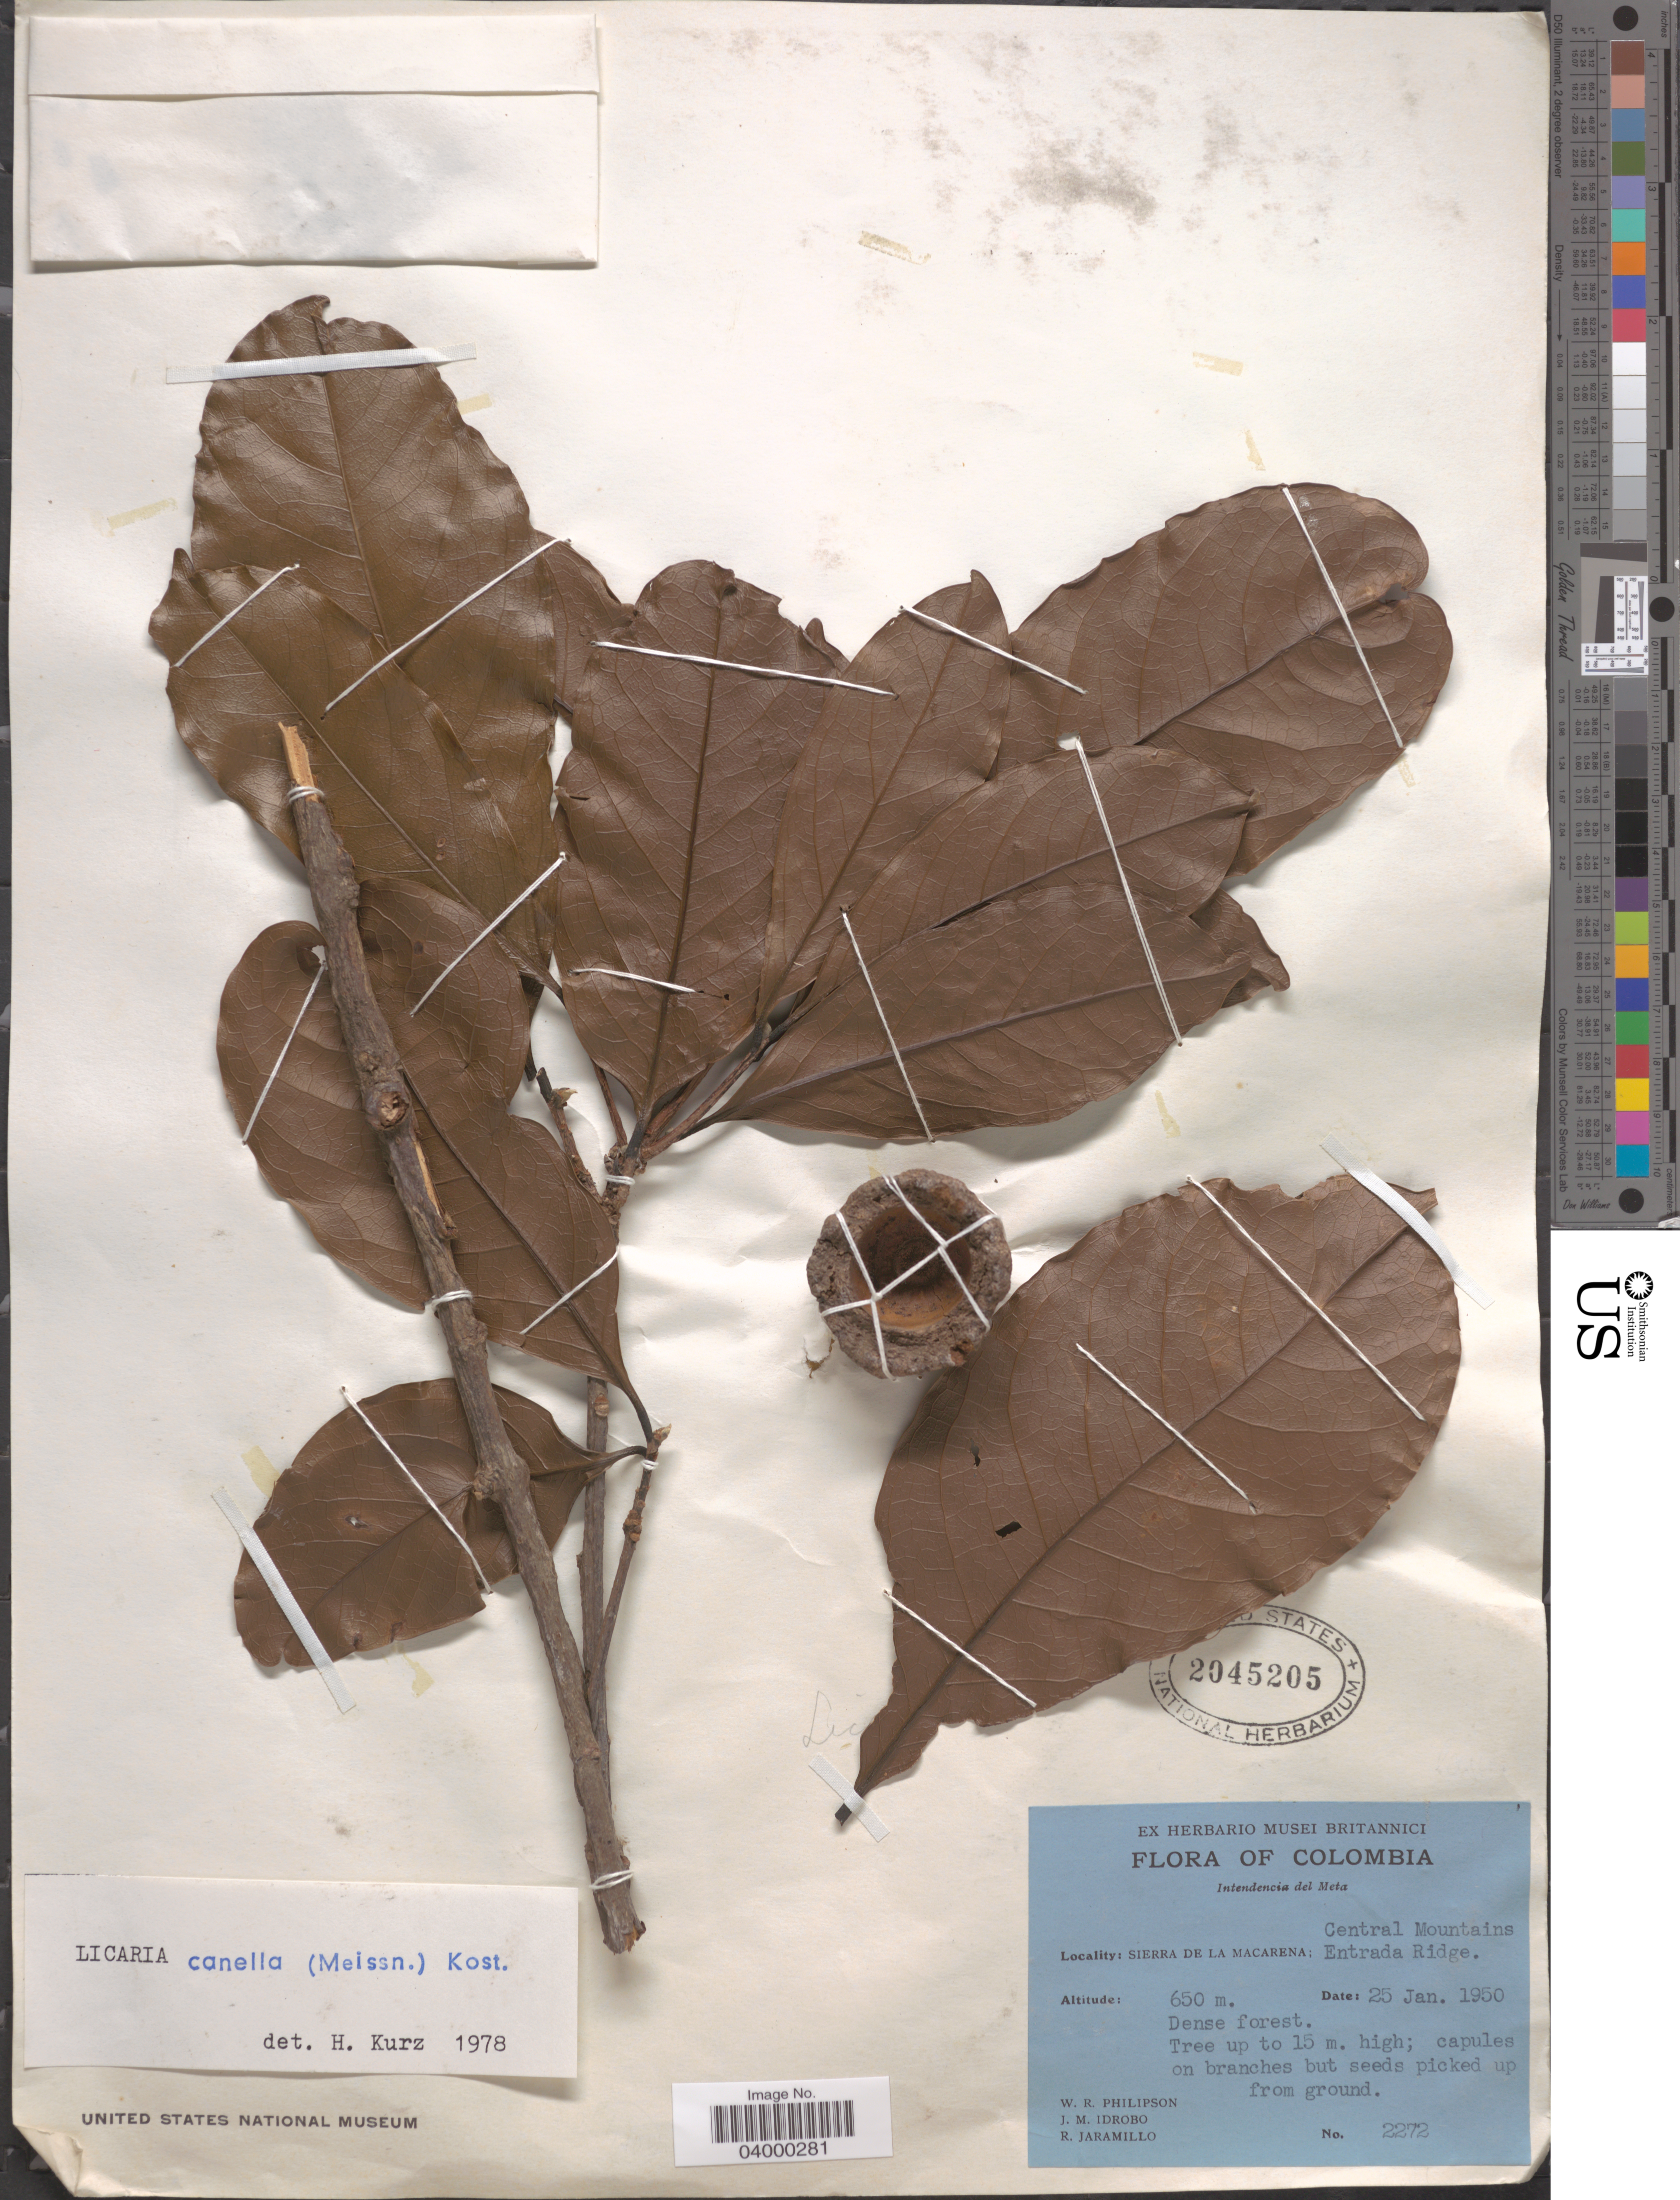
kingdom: Plantae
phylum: Tracheophyta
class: Magnoliopsida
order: Laurales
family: Lauraceae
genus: Licaria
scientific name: Licaria cannella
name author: (Meisn.) Kosterm.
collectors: W. R. Philipson, J. M. Idrobo & R. Jaramillo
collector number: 2272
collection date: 1950-01-25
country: Colombia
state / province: Meta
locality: Intendencia del Meta. Sierra de La Macarena; Central Mountains. Entrada Ridge.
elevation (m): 650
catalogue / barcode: US 2045205